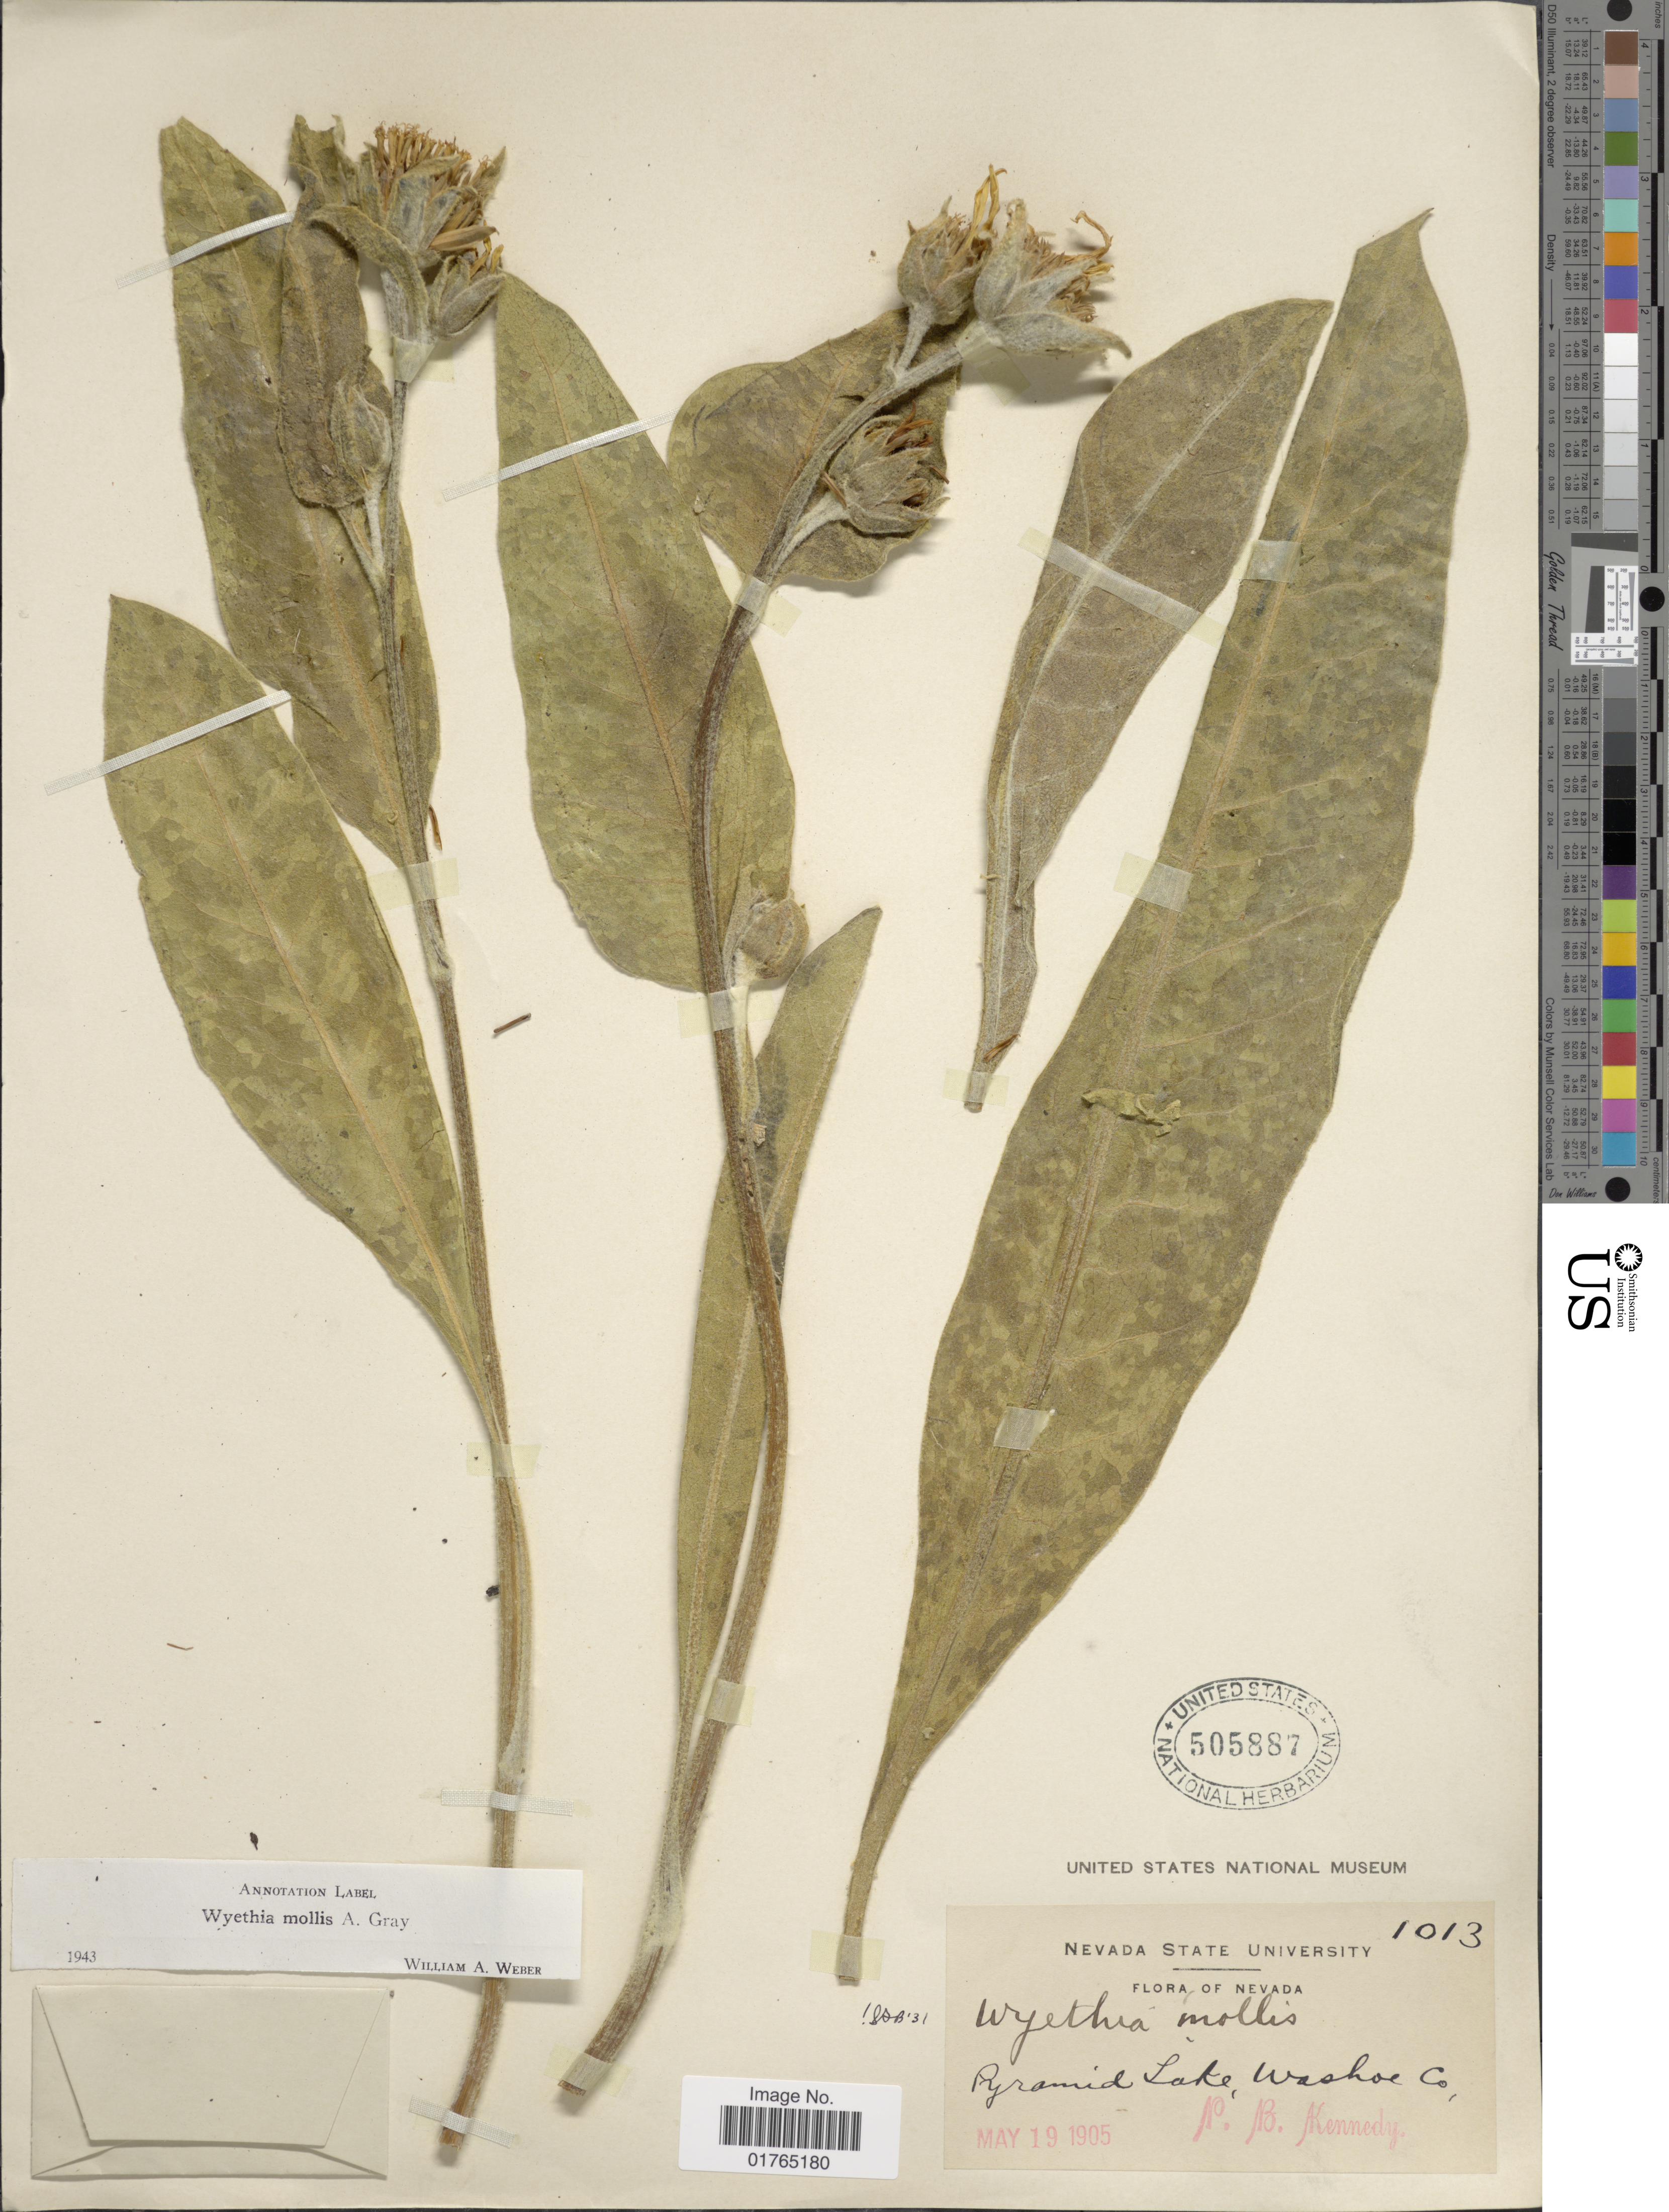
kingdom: Plantae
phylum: Tracheophyta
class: Magnoliopsida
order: Asterales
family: Asteraceae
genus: Wyethia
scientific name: Wyethia mollis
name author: A. Gray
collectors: P. B. Kennedy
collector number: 1013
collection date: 1905-05-19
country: United States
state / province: Nevada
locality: Pyramid Lake, Washoe Co.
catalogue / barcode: US 505887